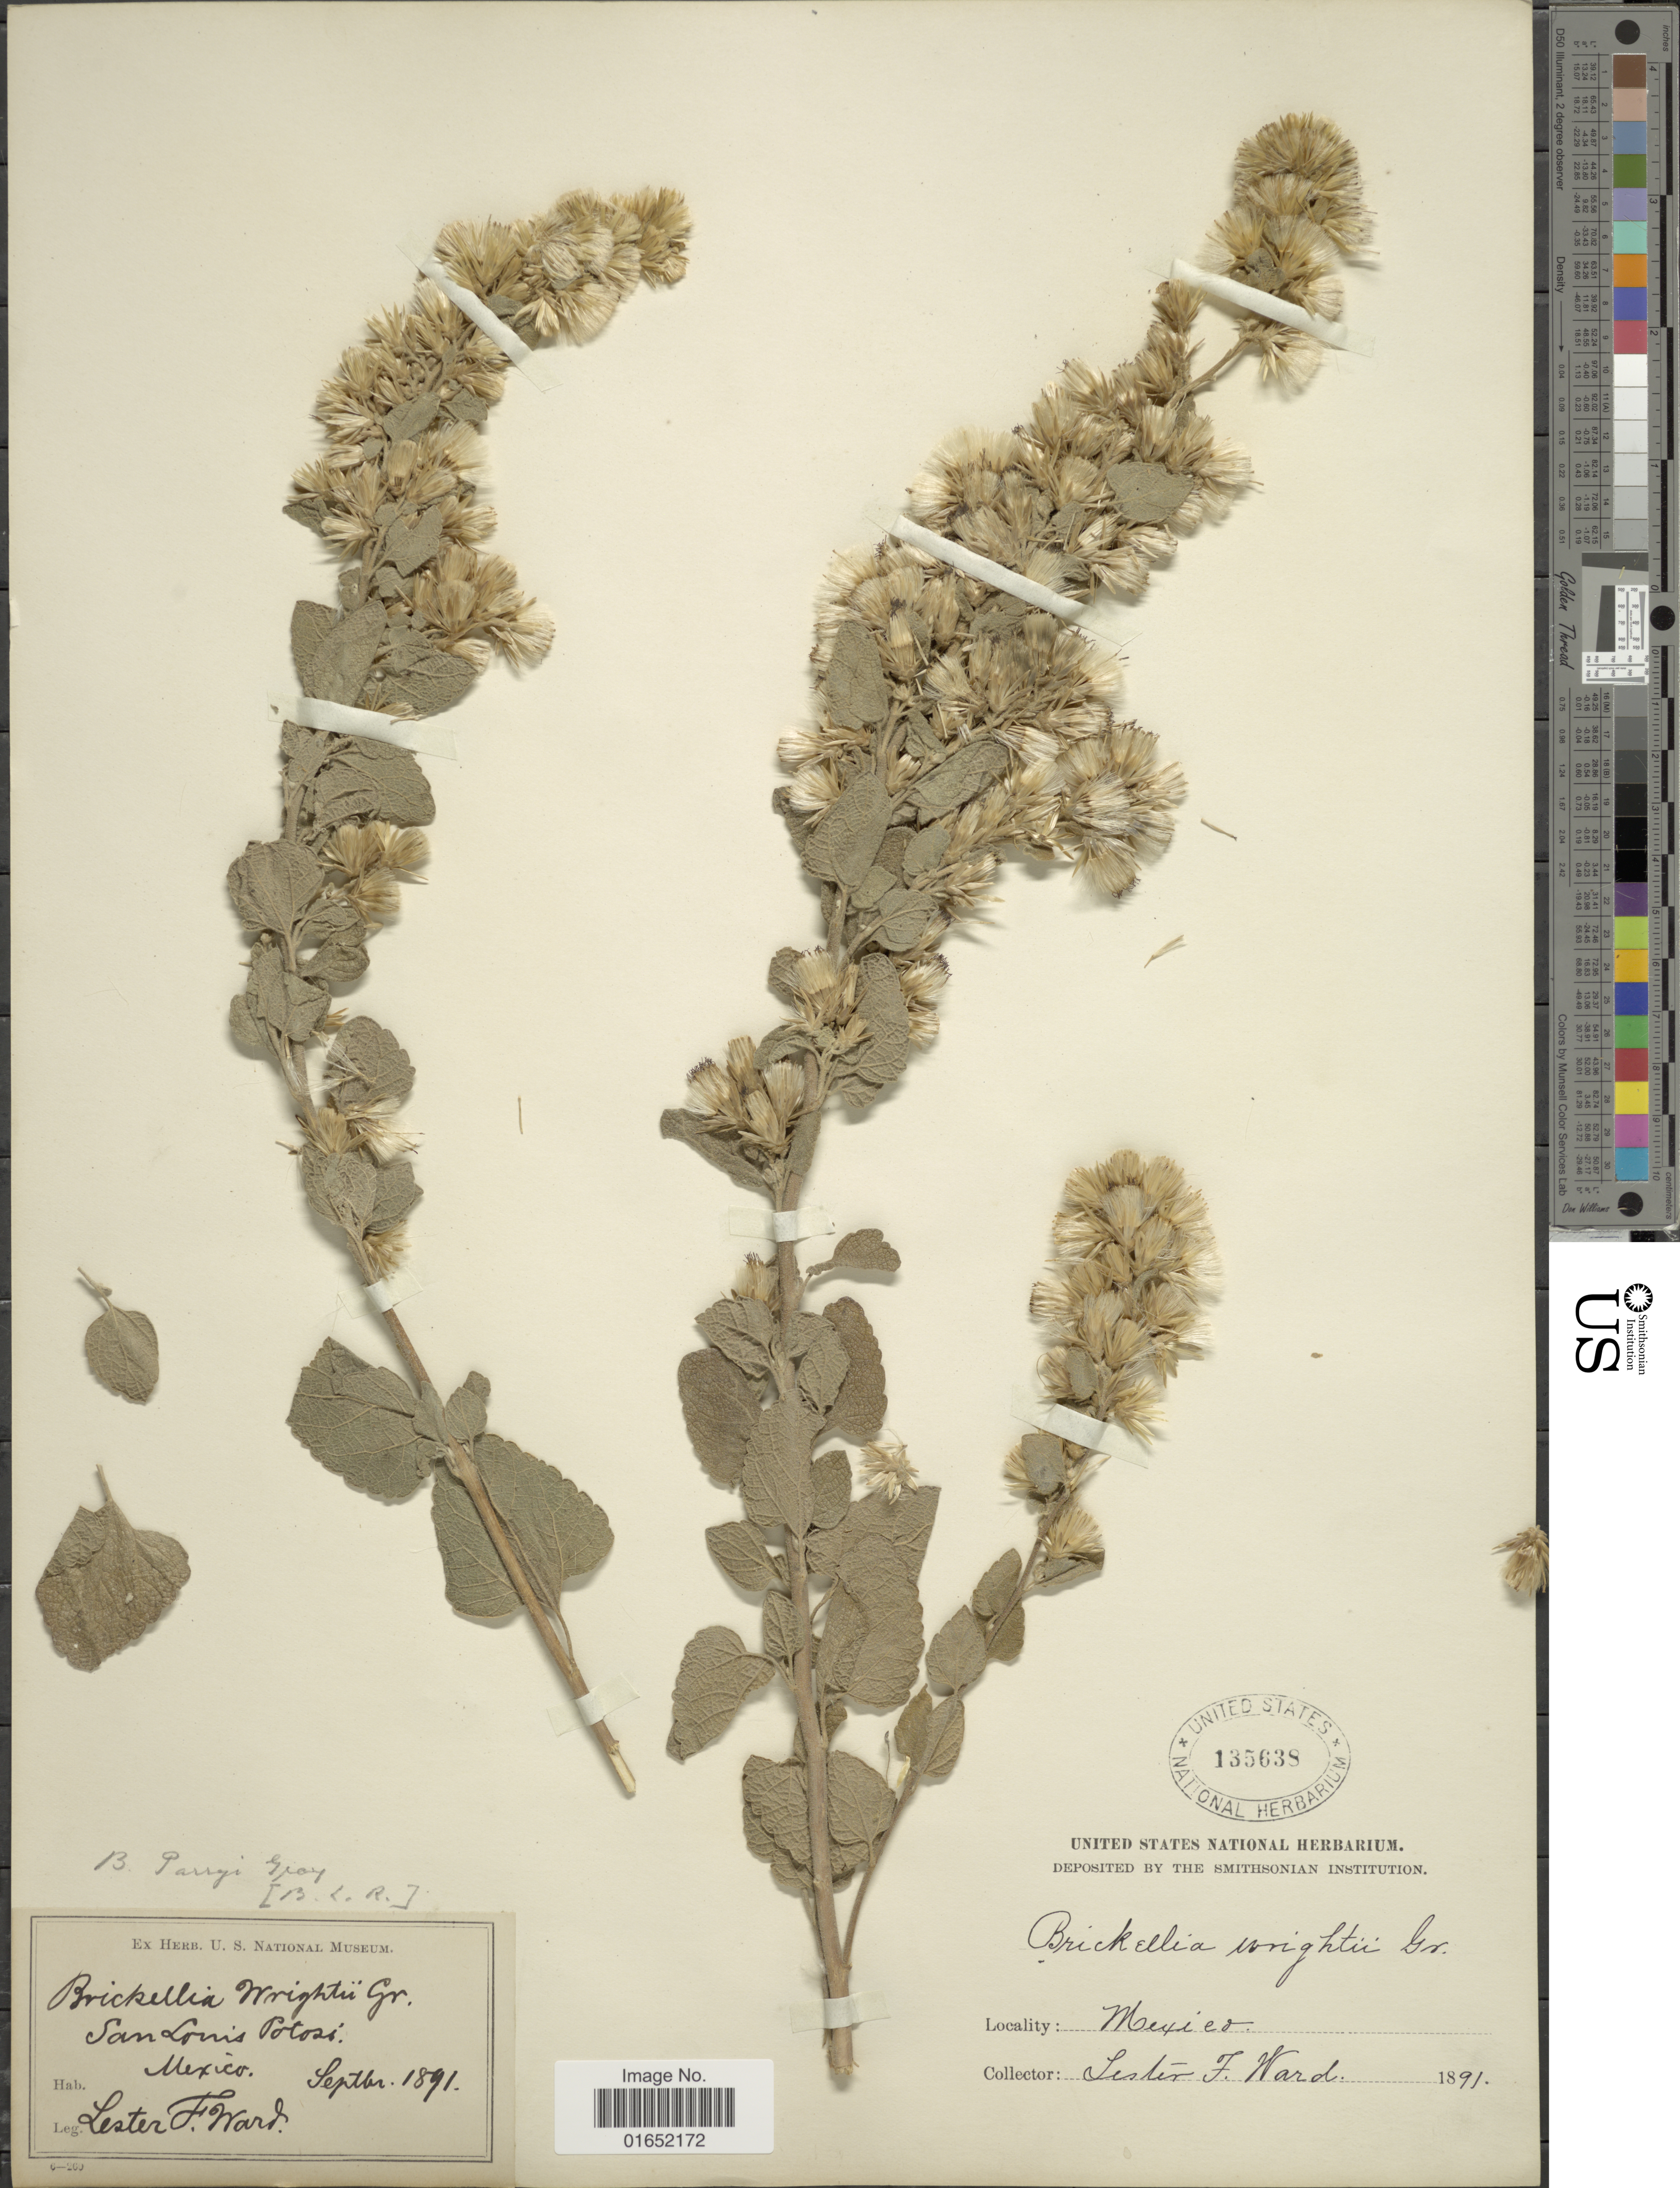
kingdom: Plantae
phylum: Tracheophyta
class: Magnoliopsida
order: Asterales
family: Asteraceae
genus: Brickellia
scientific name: Brickellia parryi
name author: A. Gray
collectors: L. F. Ward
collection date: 1891-09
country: Mexico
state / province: San Luis Potosí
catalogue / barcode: US 135638